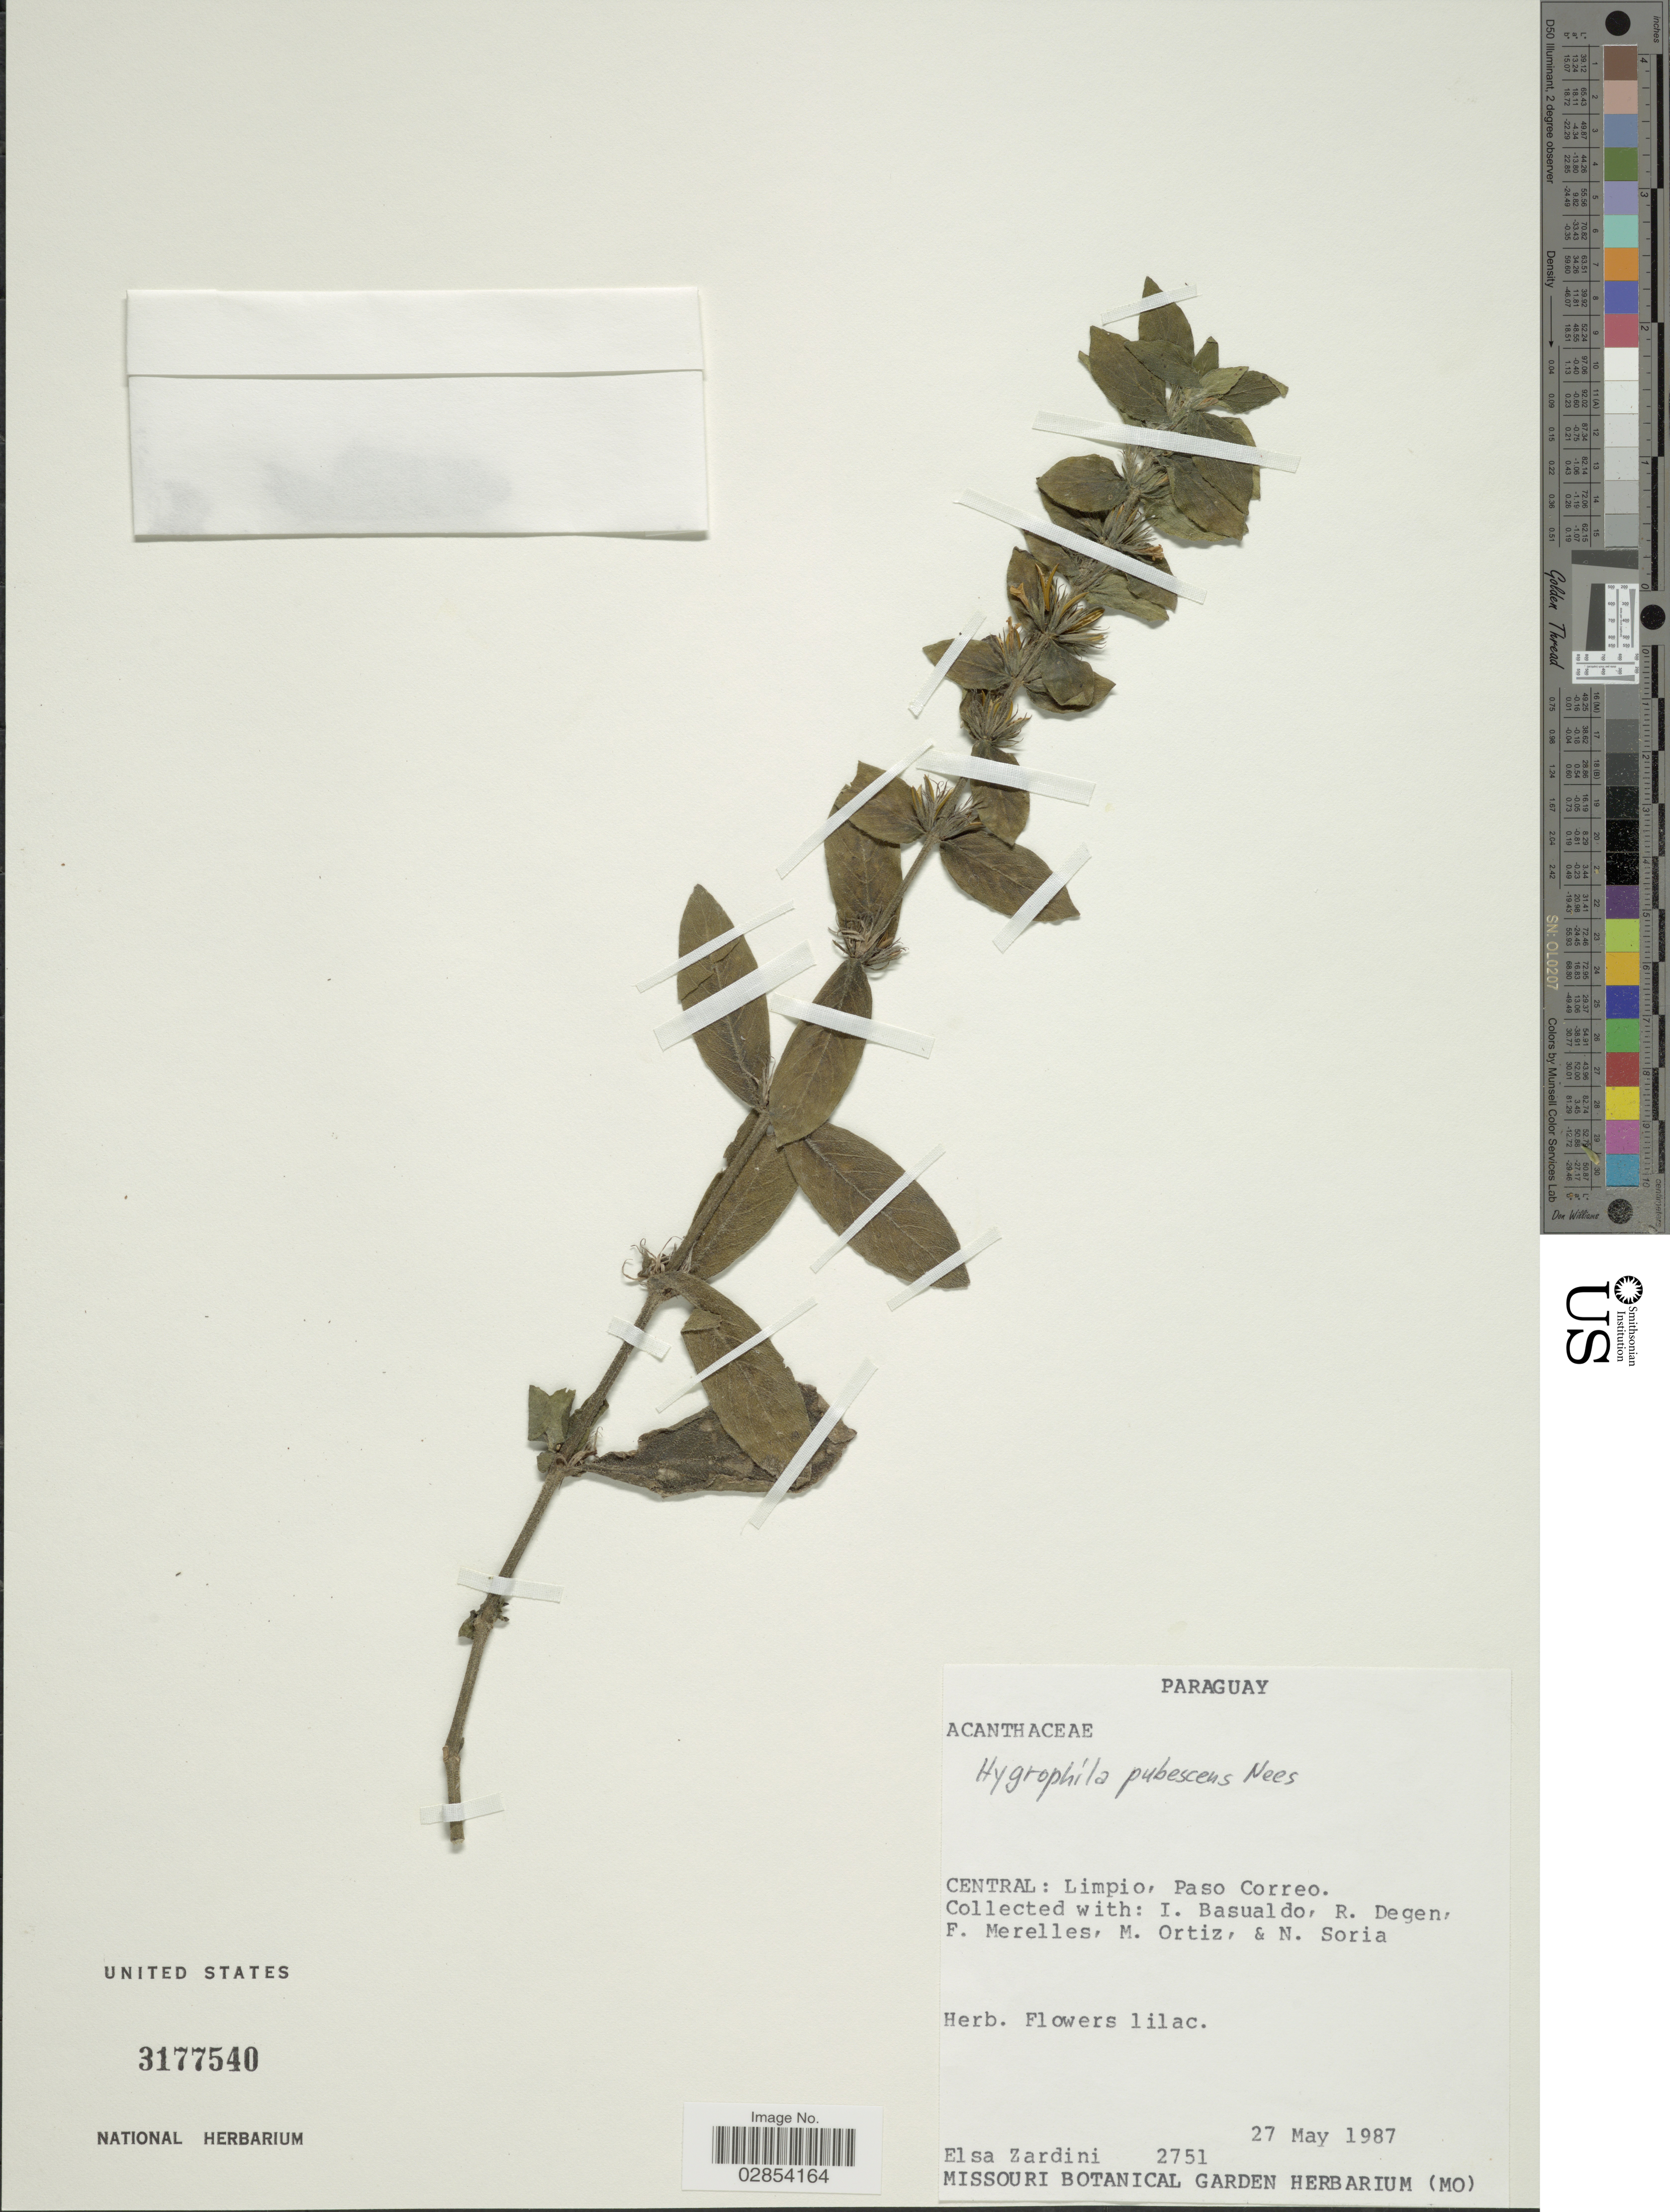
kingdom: Plantae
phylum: Tracheophyta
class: Magnoliopsida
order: Lamiales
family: Acanthaceae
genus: Hygrophila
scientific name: Hygrophila pubescens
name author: Nees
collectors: E. M. Zardini, I. Basualdo, R. Degen, F. Merelles & et al.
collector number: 2751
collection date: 1987-05-27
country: Paraguay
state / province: Central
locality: Limpio, Paso Correo.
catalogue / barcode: US 3177540